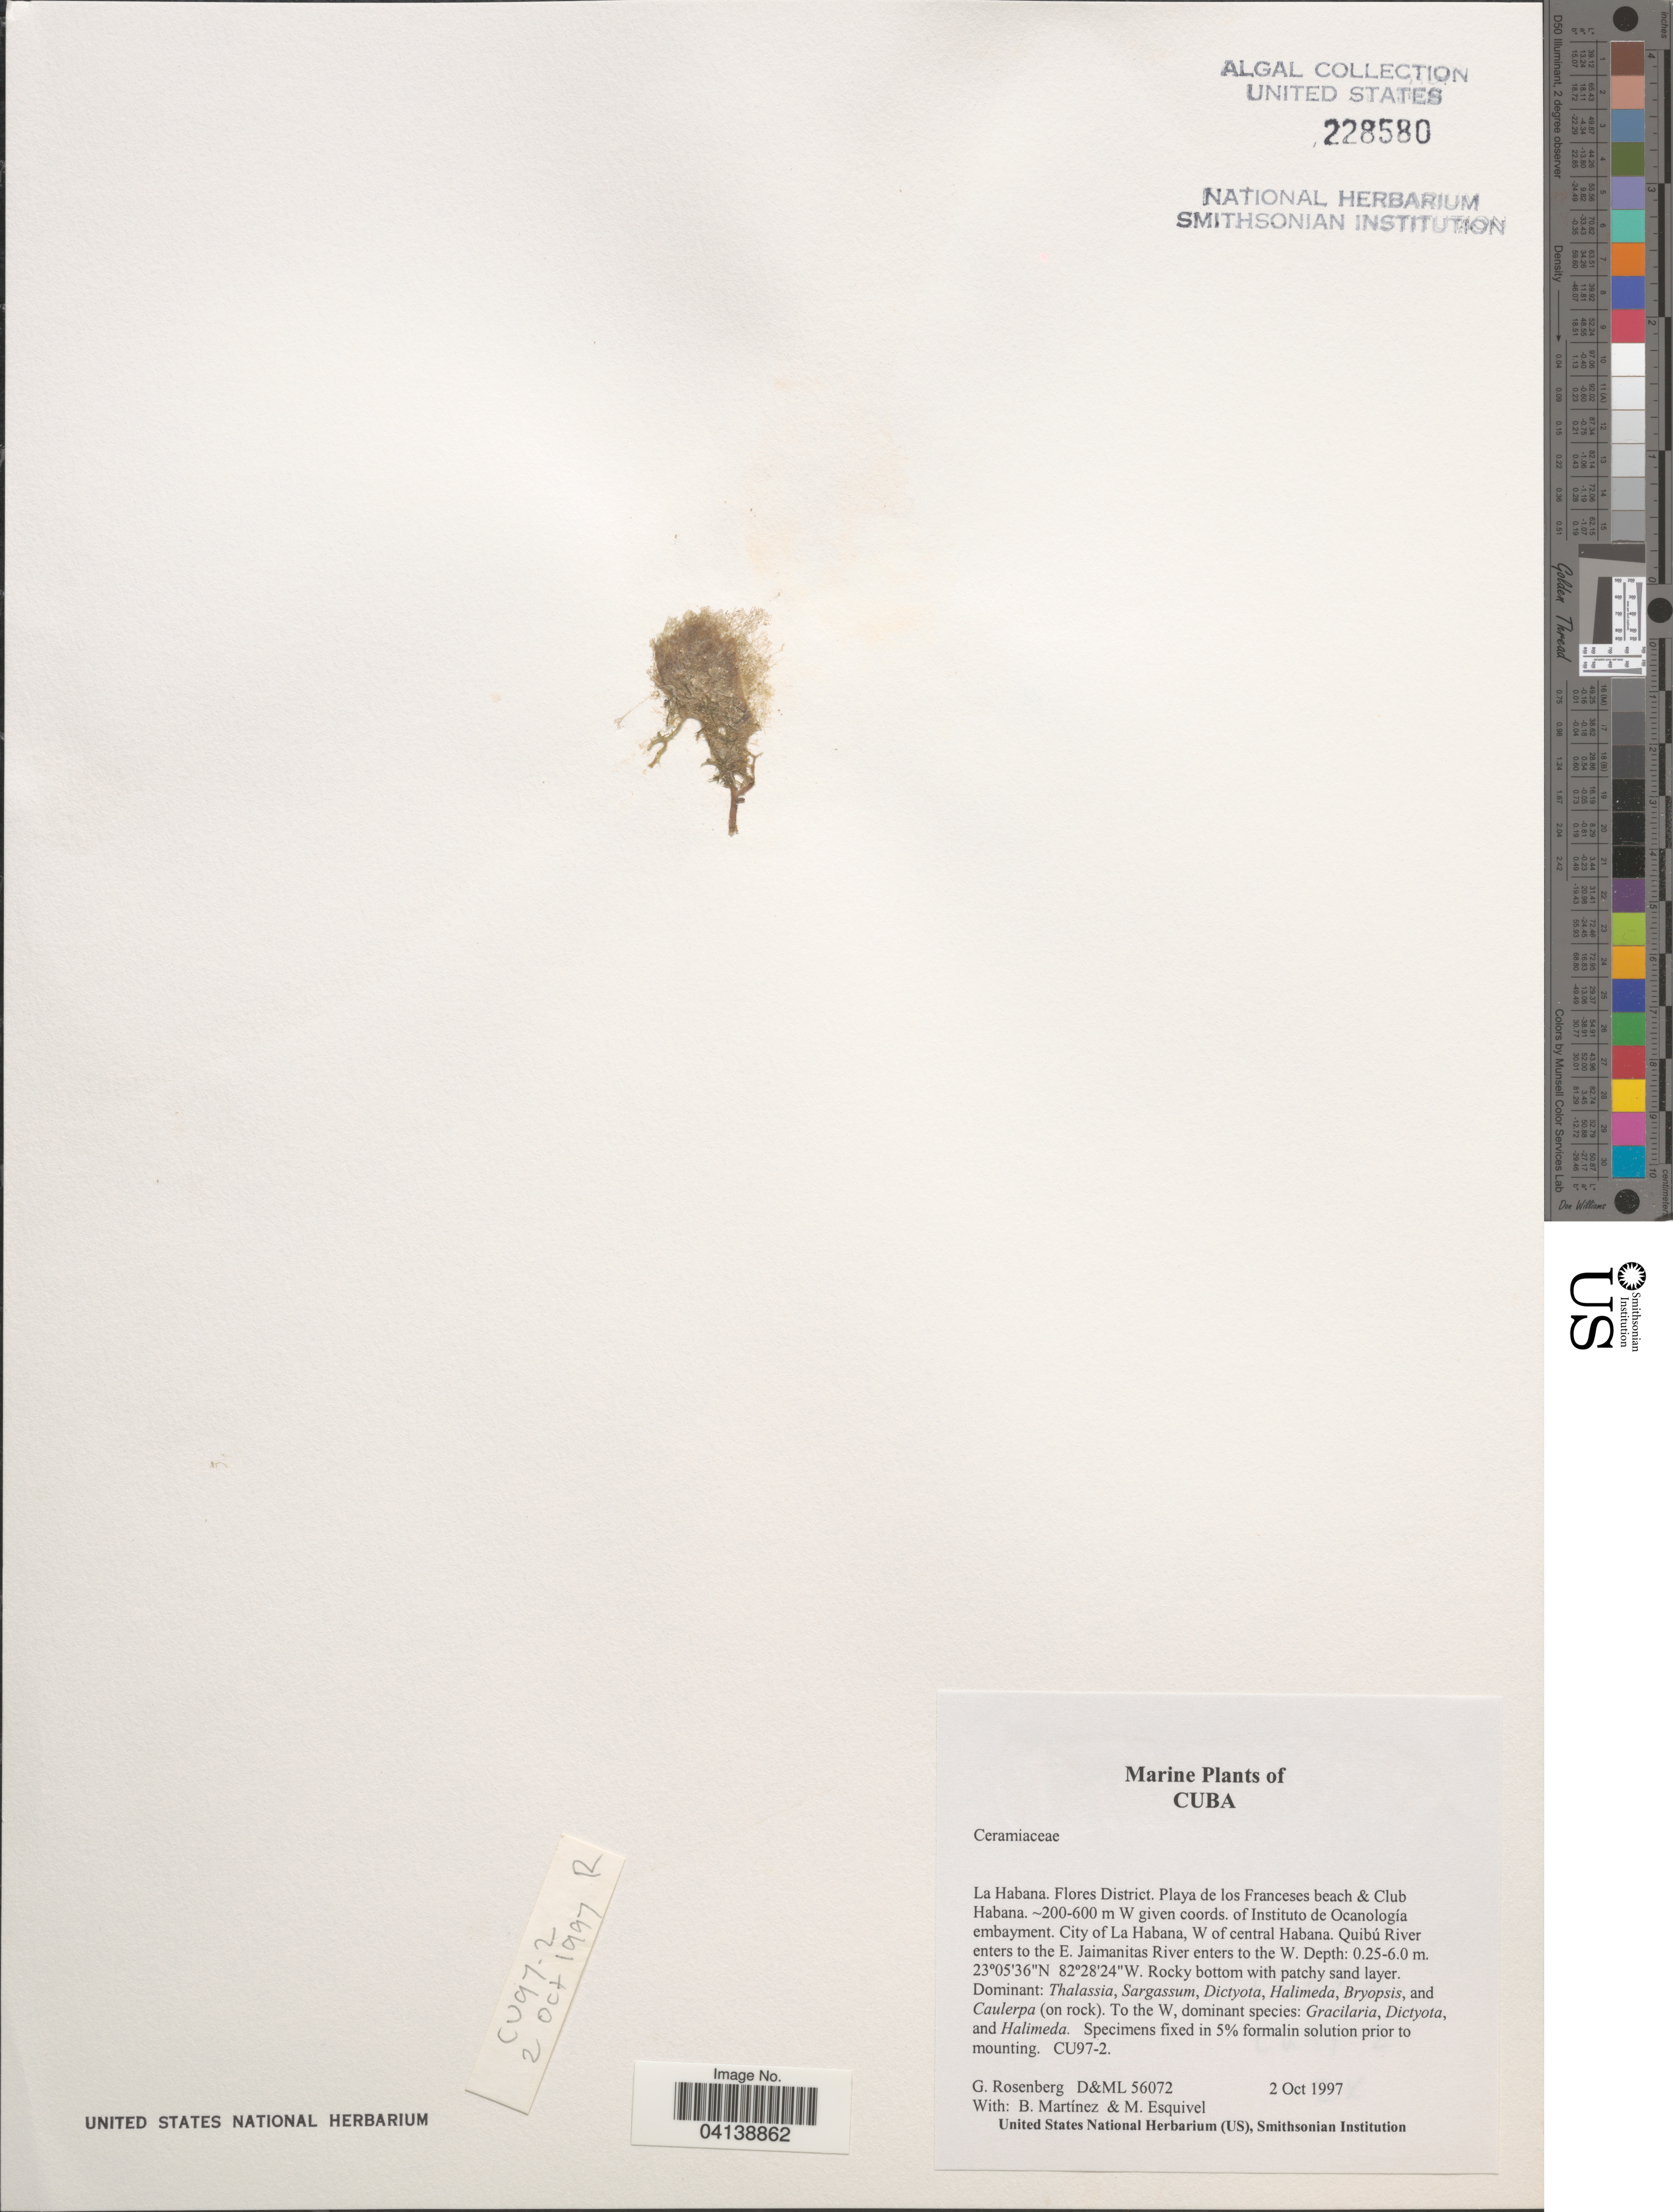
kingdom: Plantae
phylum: Rhodophyta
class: Florideophyceae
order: Ceramiales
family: Ceramiaceae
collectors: G. Rosenberg, B. Martinez & M. Esquivel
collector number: D&ML56072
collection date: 1997-10-02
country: Cuba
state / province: La Habana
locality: Flores District. Playa de los Franceses beach & Club Habana. W given coords. of Instituto de Oceanología embayment. City of La Habana, W of central Havana. Quibú River enters to the E. Jaimanitas River enters to the W.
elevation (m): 200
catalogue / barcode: US 228580